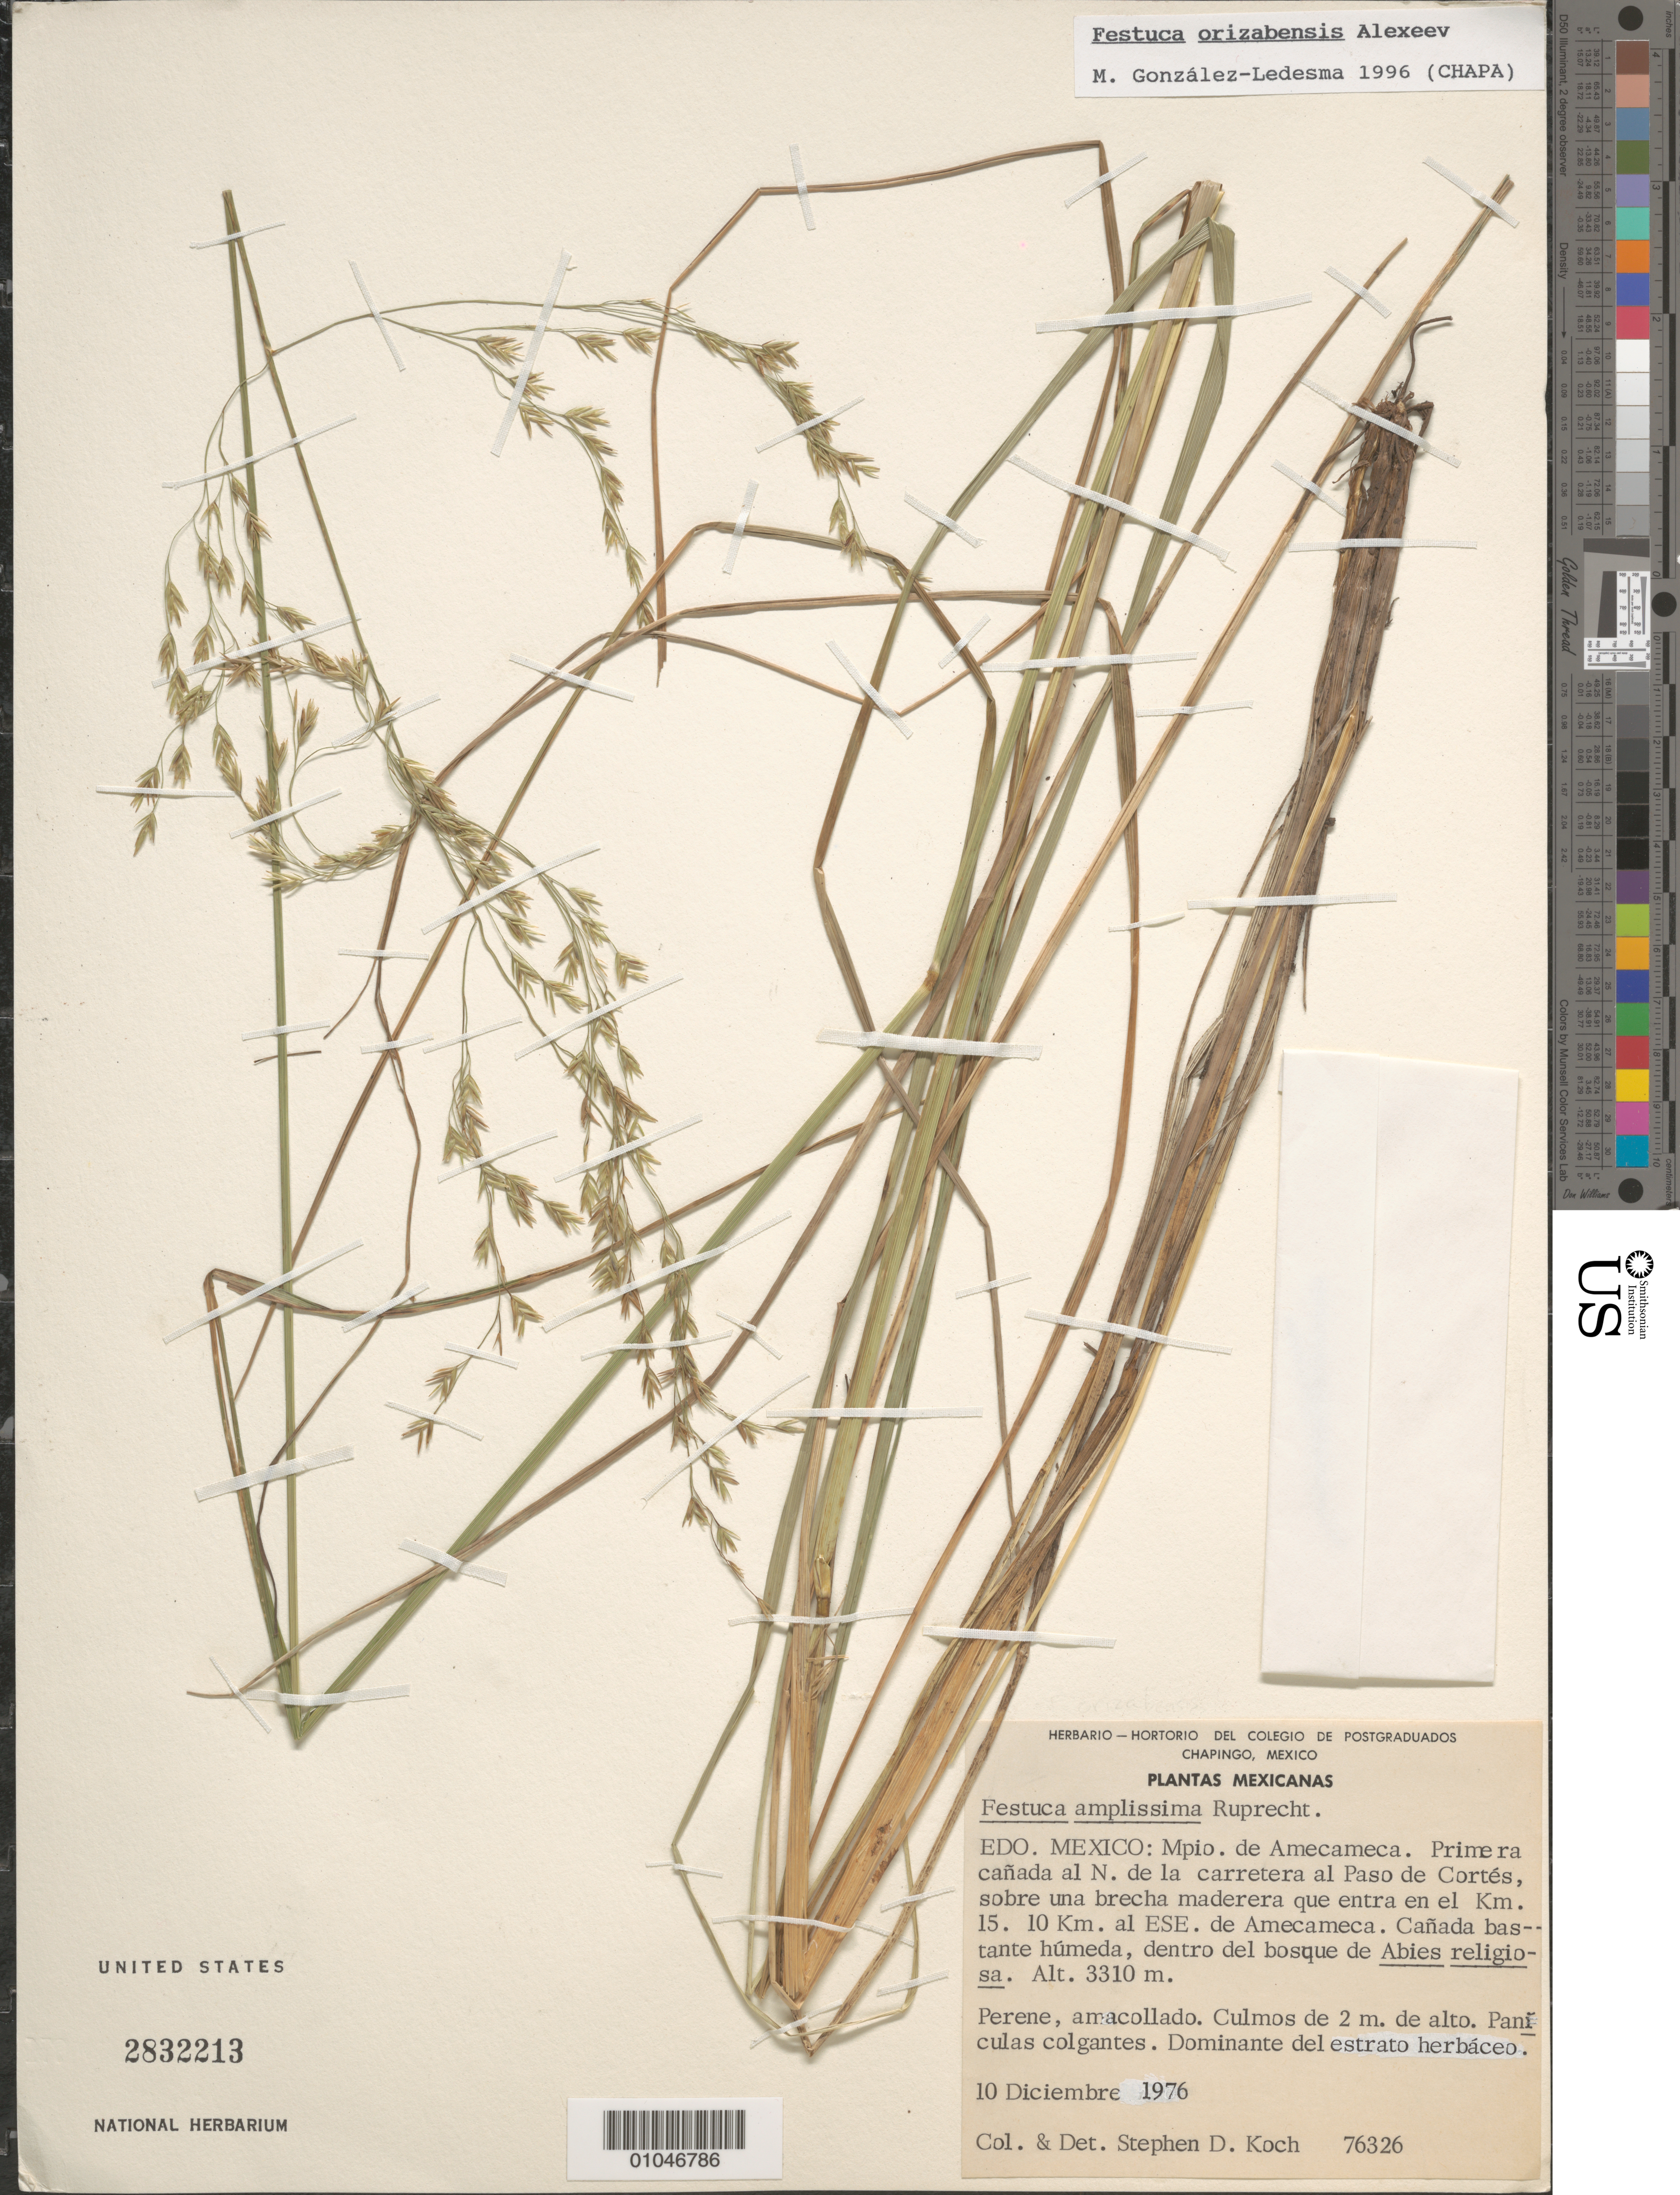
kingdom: Plantae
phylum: Tracheophyta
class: Liliopsida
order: Poales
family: Poaceae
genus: Festuca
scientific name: Festuca orizabensis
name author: E.B. Alexeev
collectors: S. D. Koch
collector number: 76326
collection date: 1976-12-10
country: Mexico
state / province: México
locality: Dentro del bosque de Abies religiosa, 10 km al ESE de Amecameca, Mpio. de Amecameca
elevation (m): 3310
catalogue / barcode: US 2832213